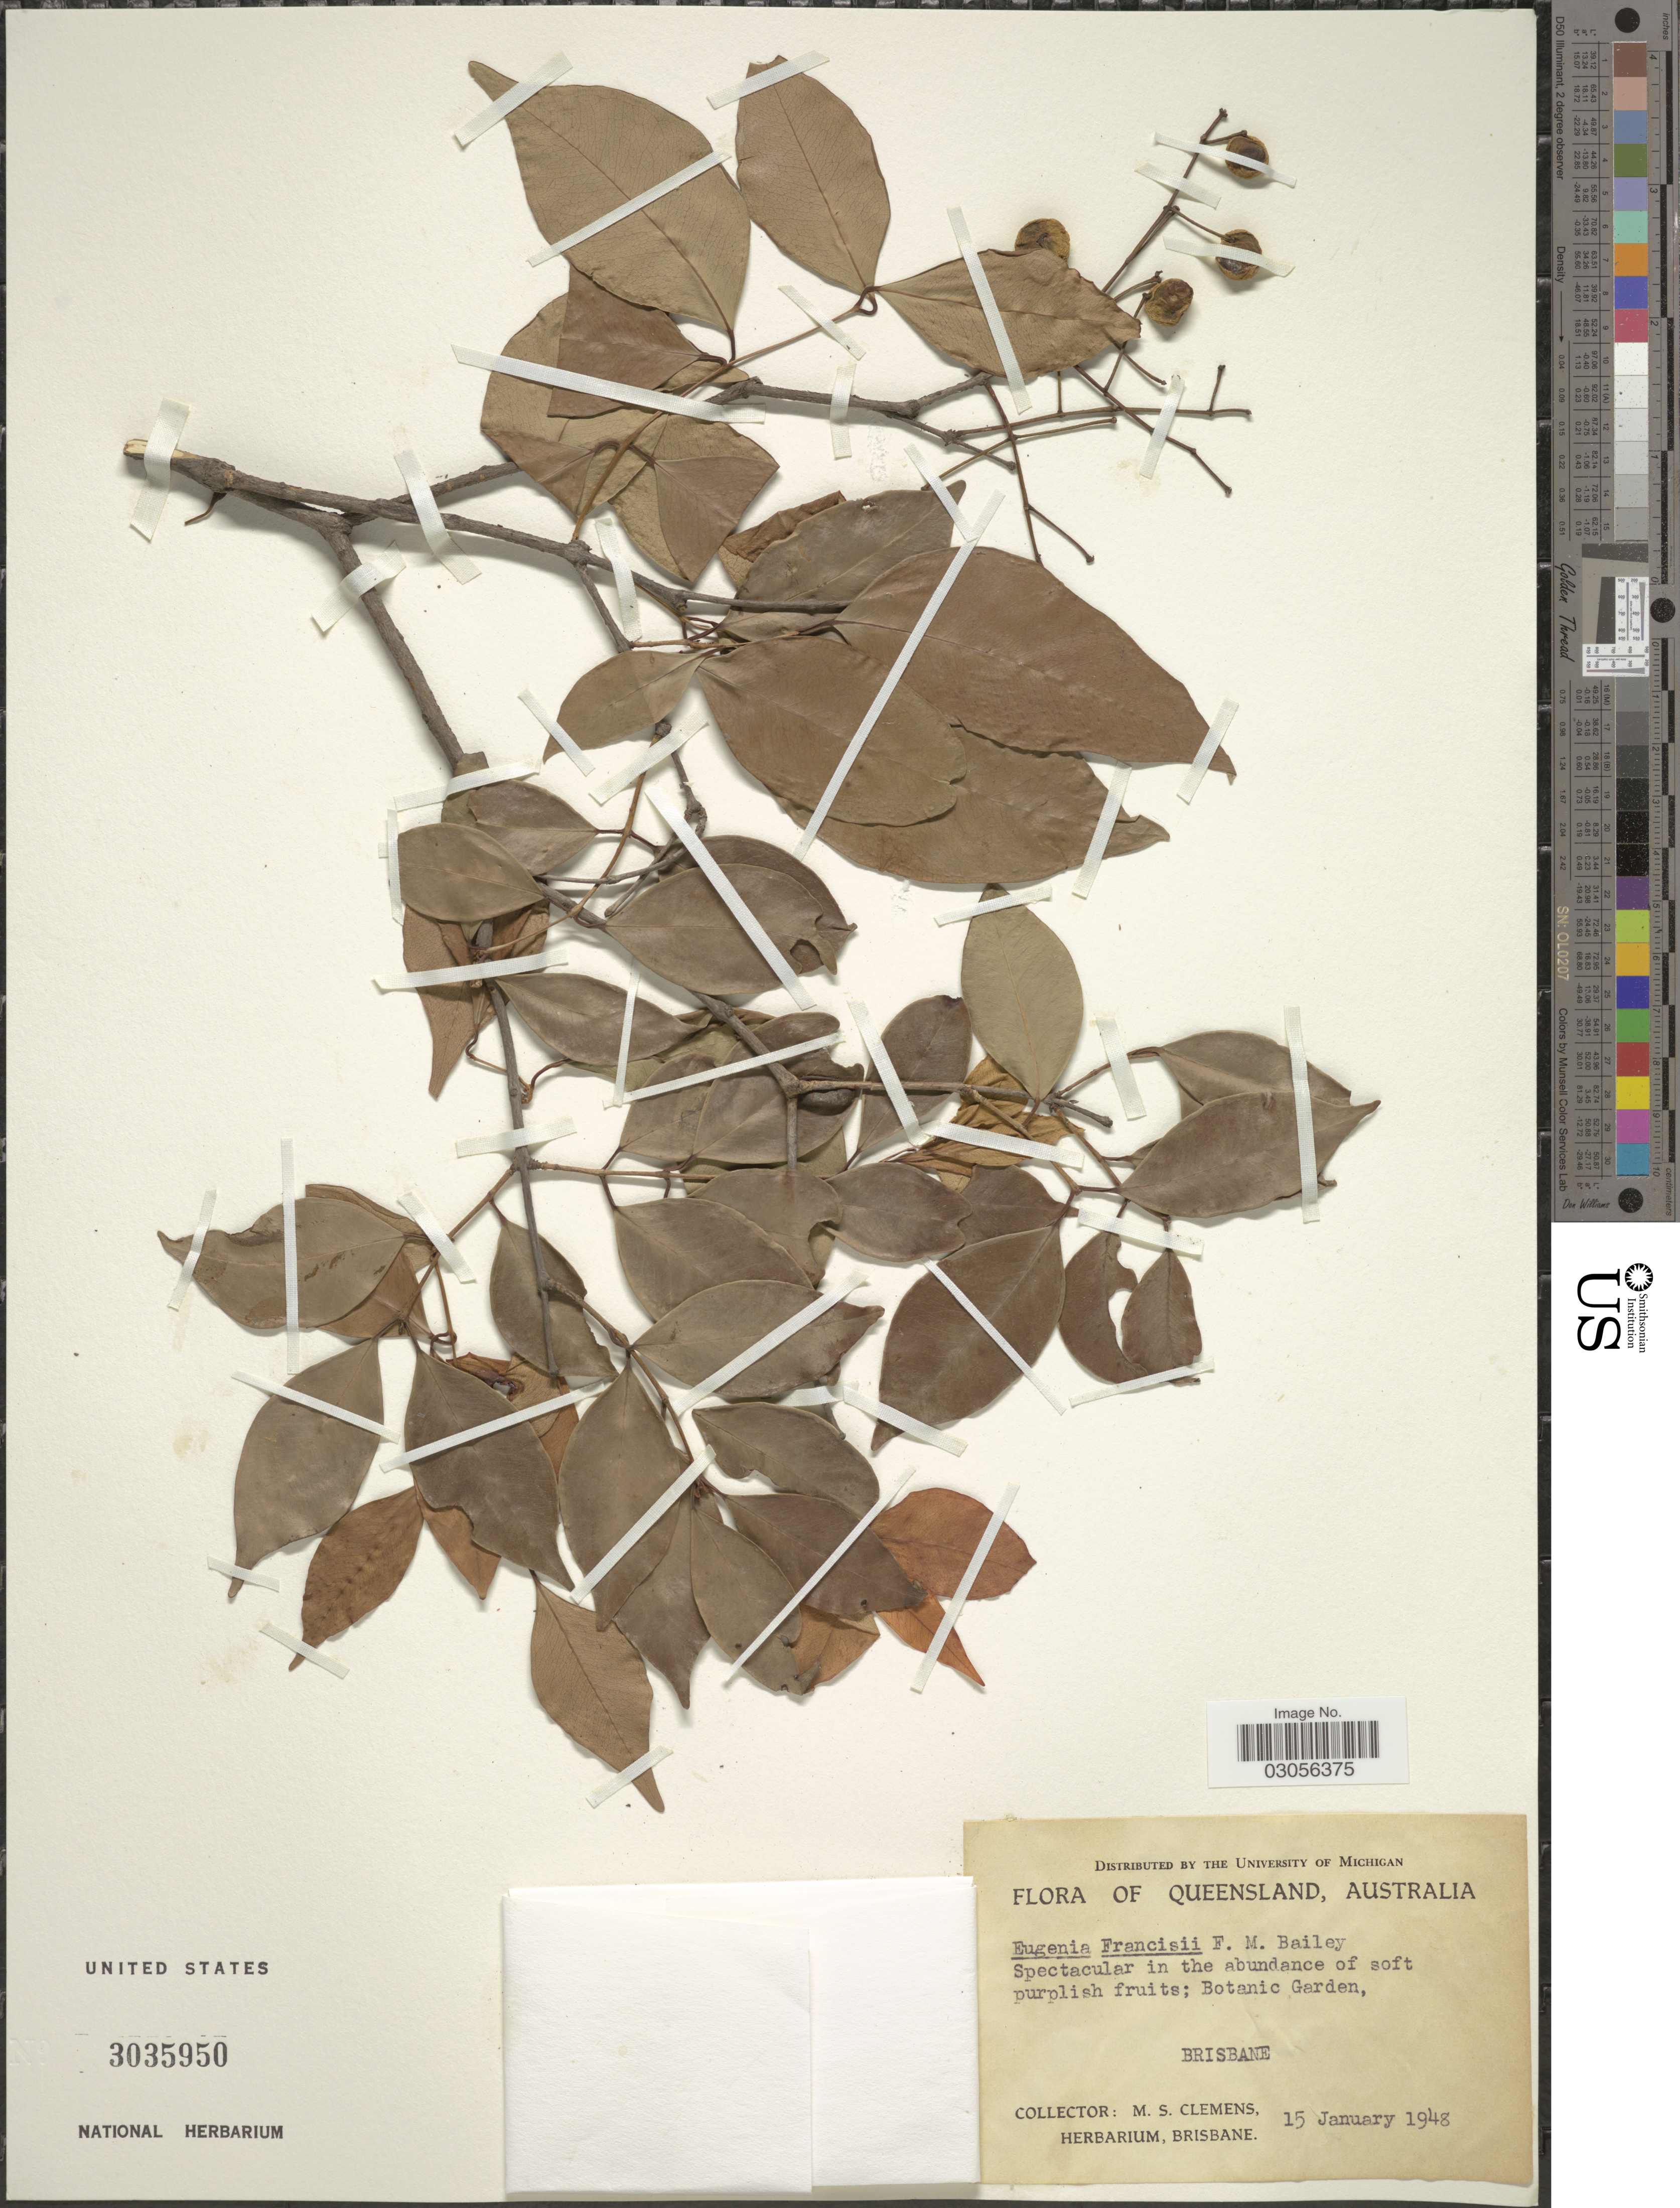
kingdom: Plantae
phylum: Tracheophyta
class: Magnoliopsida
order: Myrtales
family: Myrtaceae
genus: Syzygium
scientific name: Syzygium francisii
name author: (F.M. Bailey) L.A.S. Johnson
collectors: M. S. Clemens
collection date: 1948-01-15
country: Australia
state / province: Queensland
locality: Botanic Garden, Brisbane.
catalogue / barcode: US 3035950